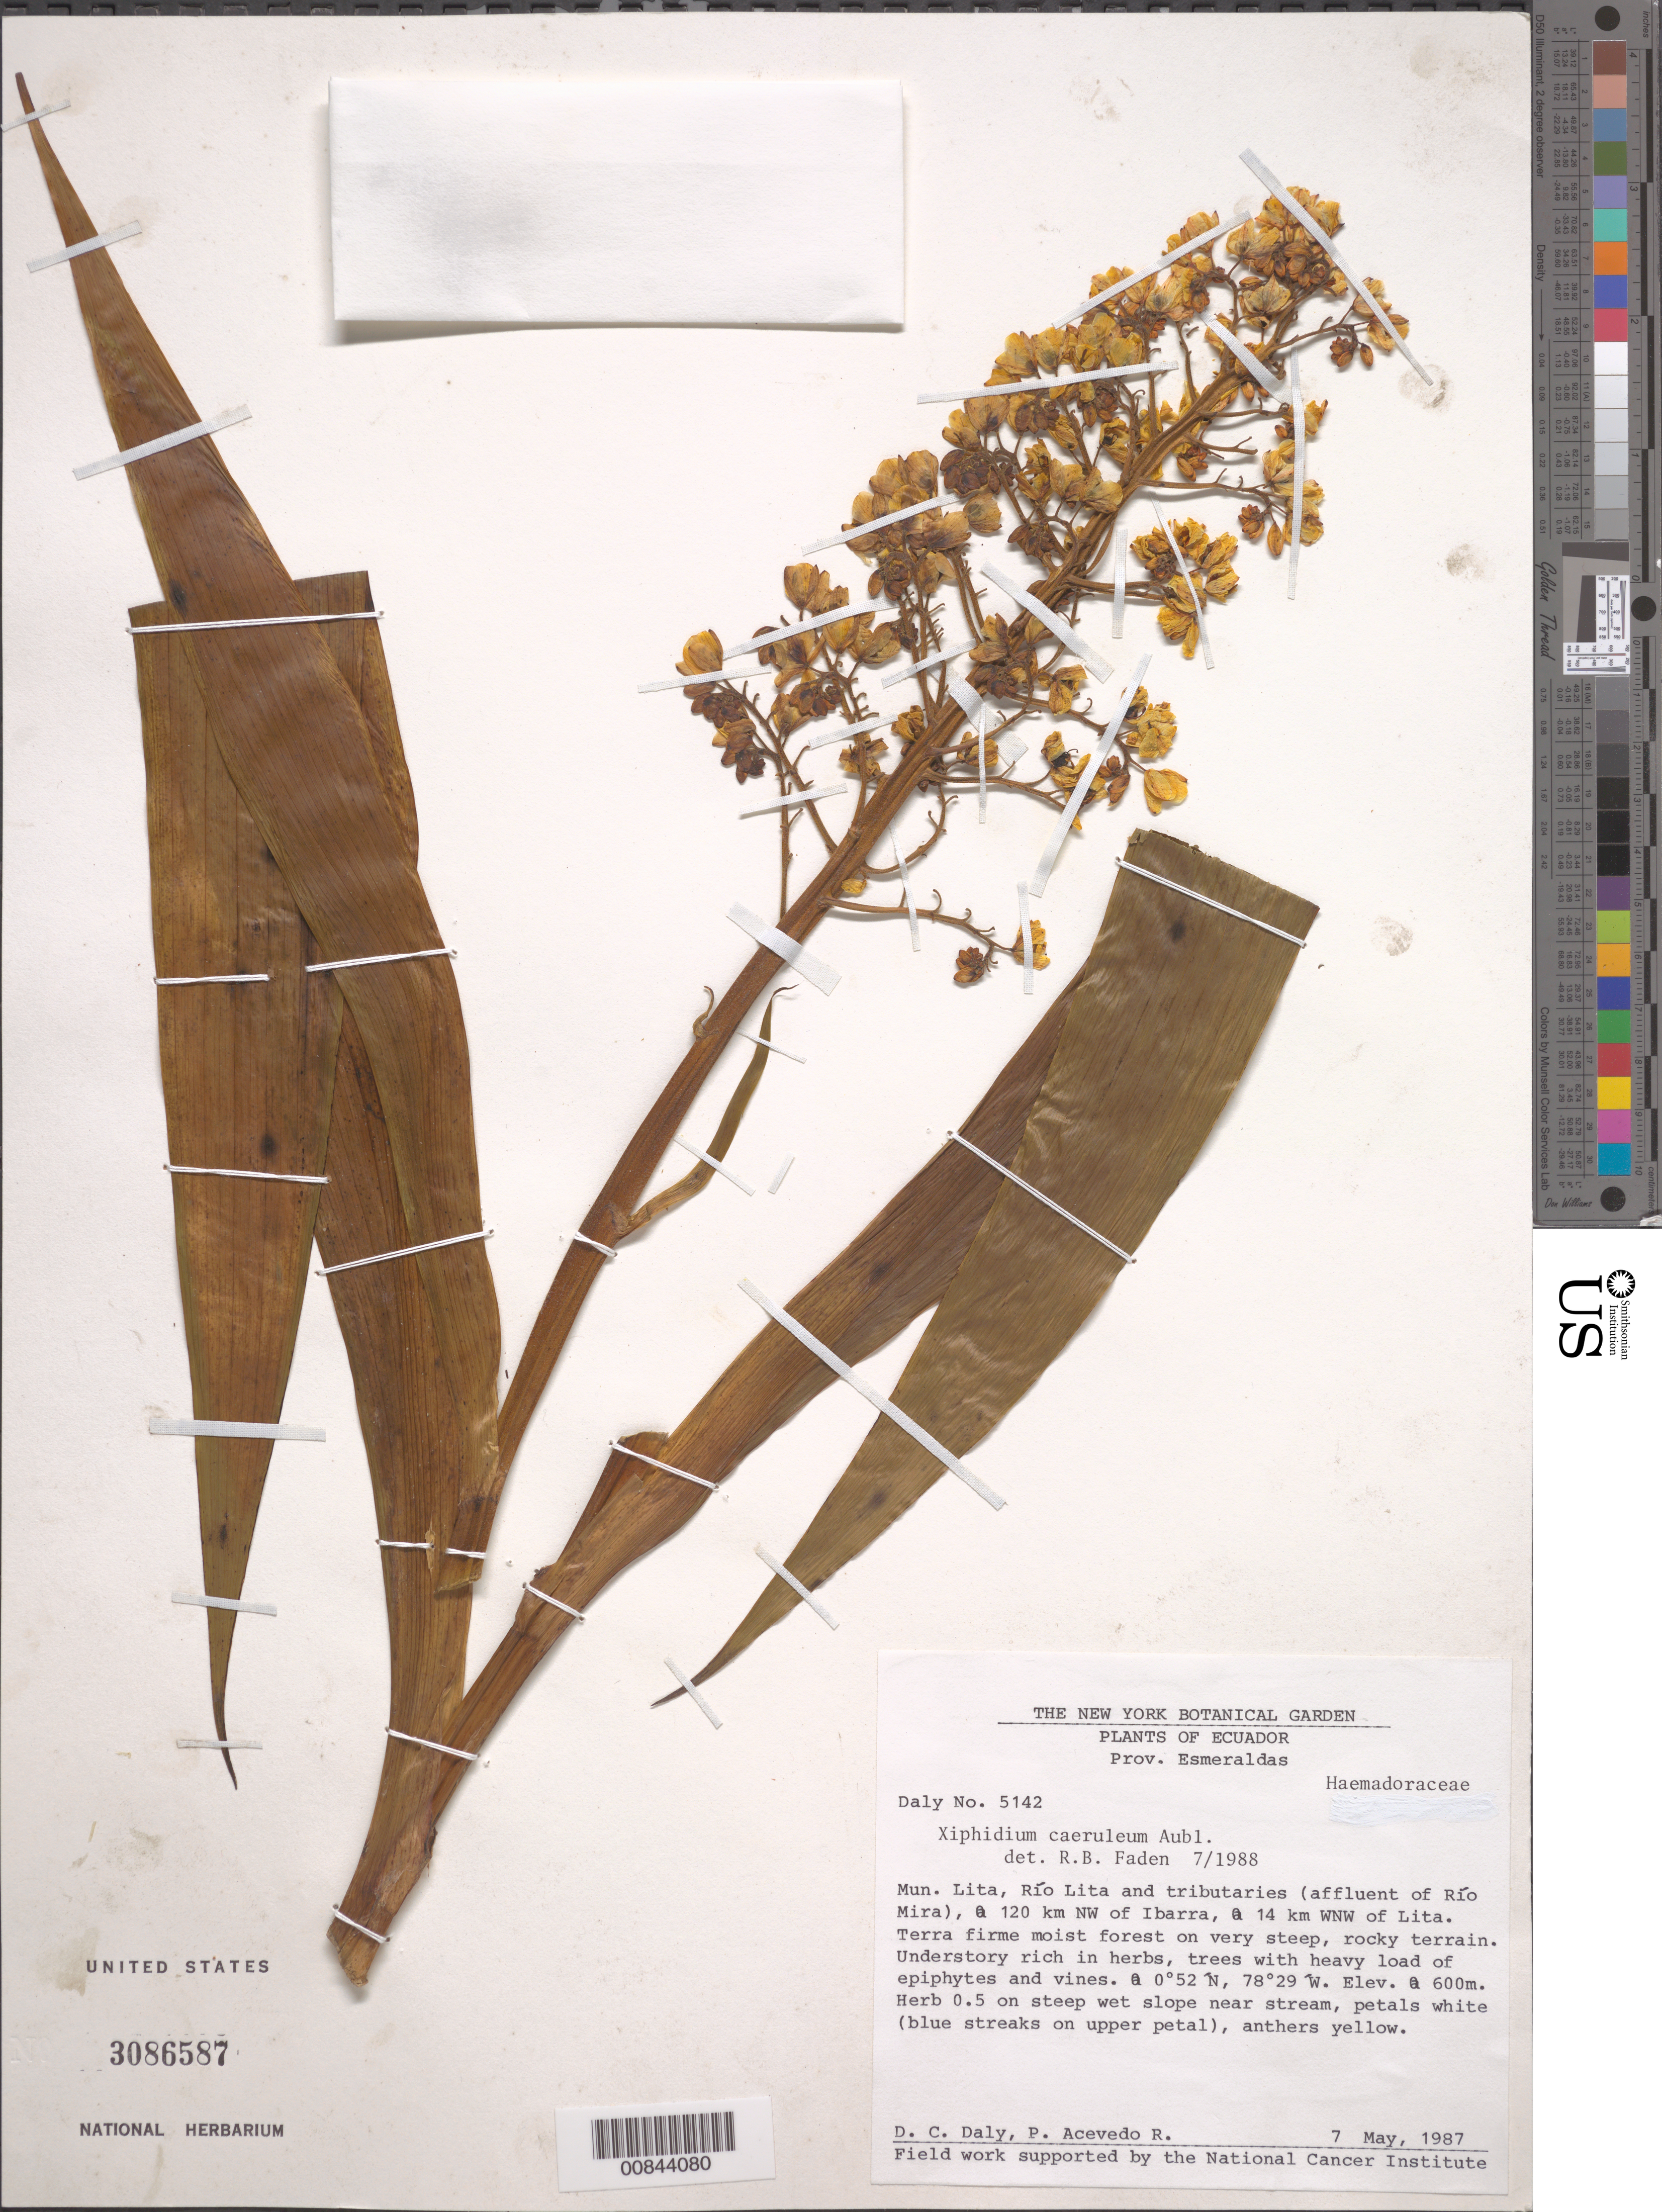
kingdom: Plantae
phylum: Tracheophyta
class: Liliopsida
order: Commelinales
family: Haemodoraceae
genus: Xiphidium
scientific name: Xiphidium caeruleum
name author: Aubl.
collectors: D. C. Daly & P. Acevedo-Rodr.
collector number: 5142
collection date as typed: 07 May 1987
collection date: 1987-05-07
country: Ecuador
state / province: Esmeraldas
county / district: Lita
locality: Rio Lita, NW of Ibarra, WNW of Lita.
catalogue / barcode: US 3086587